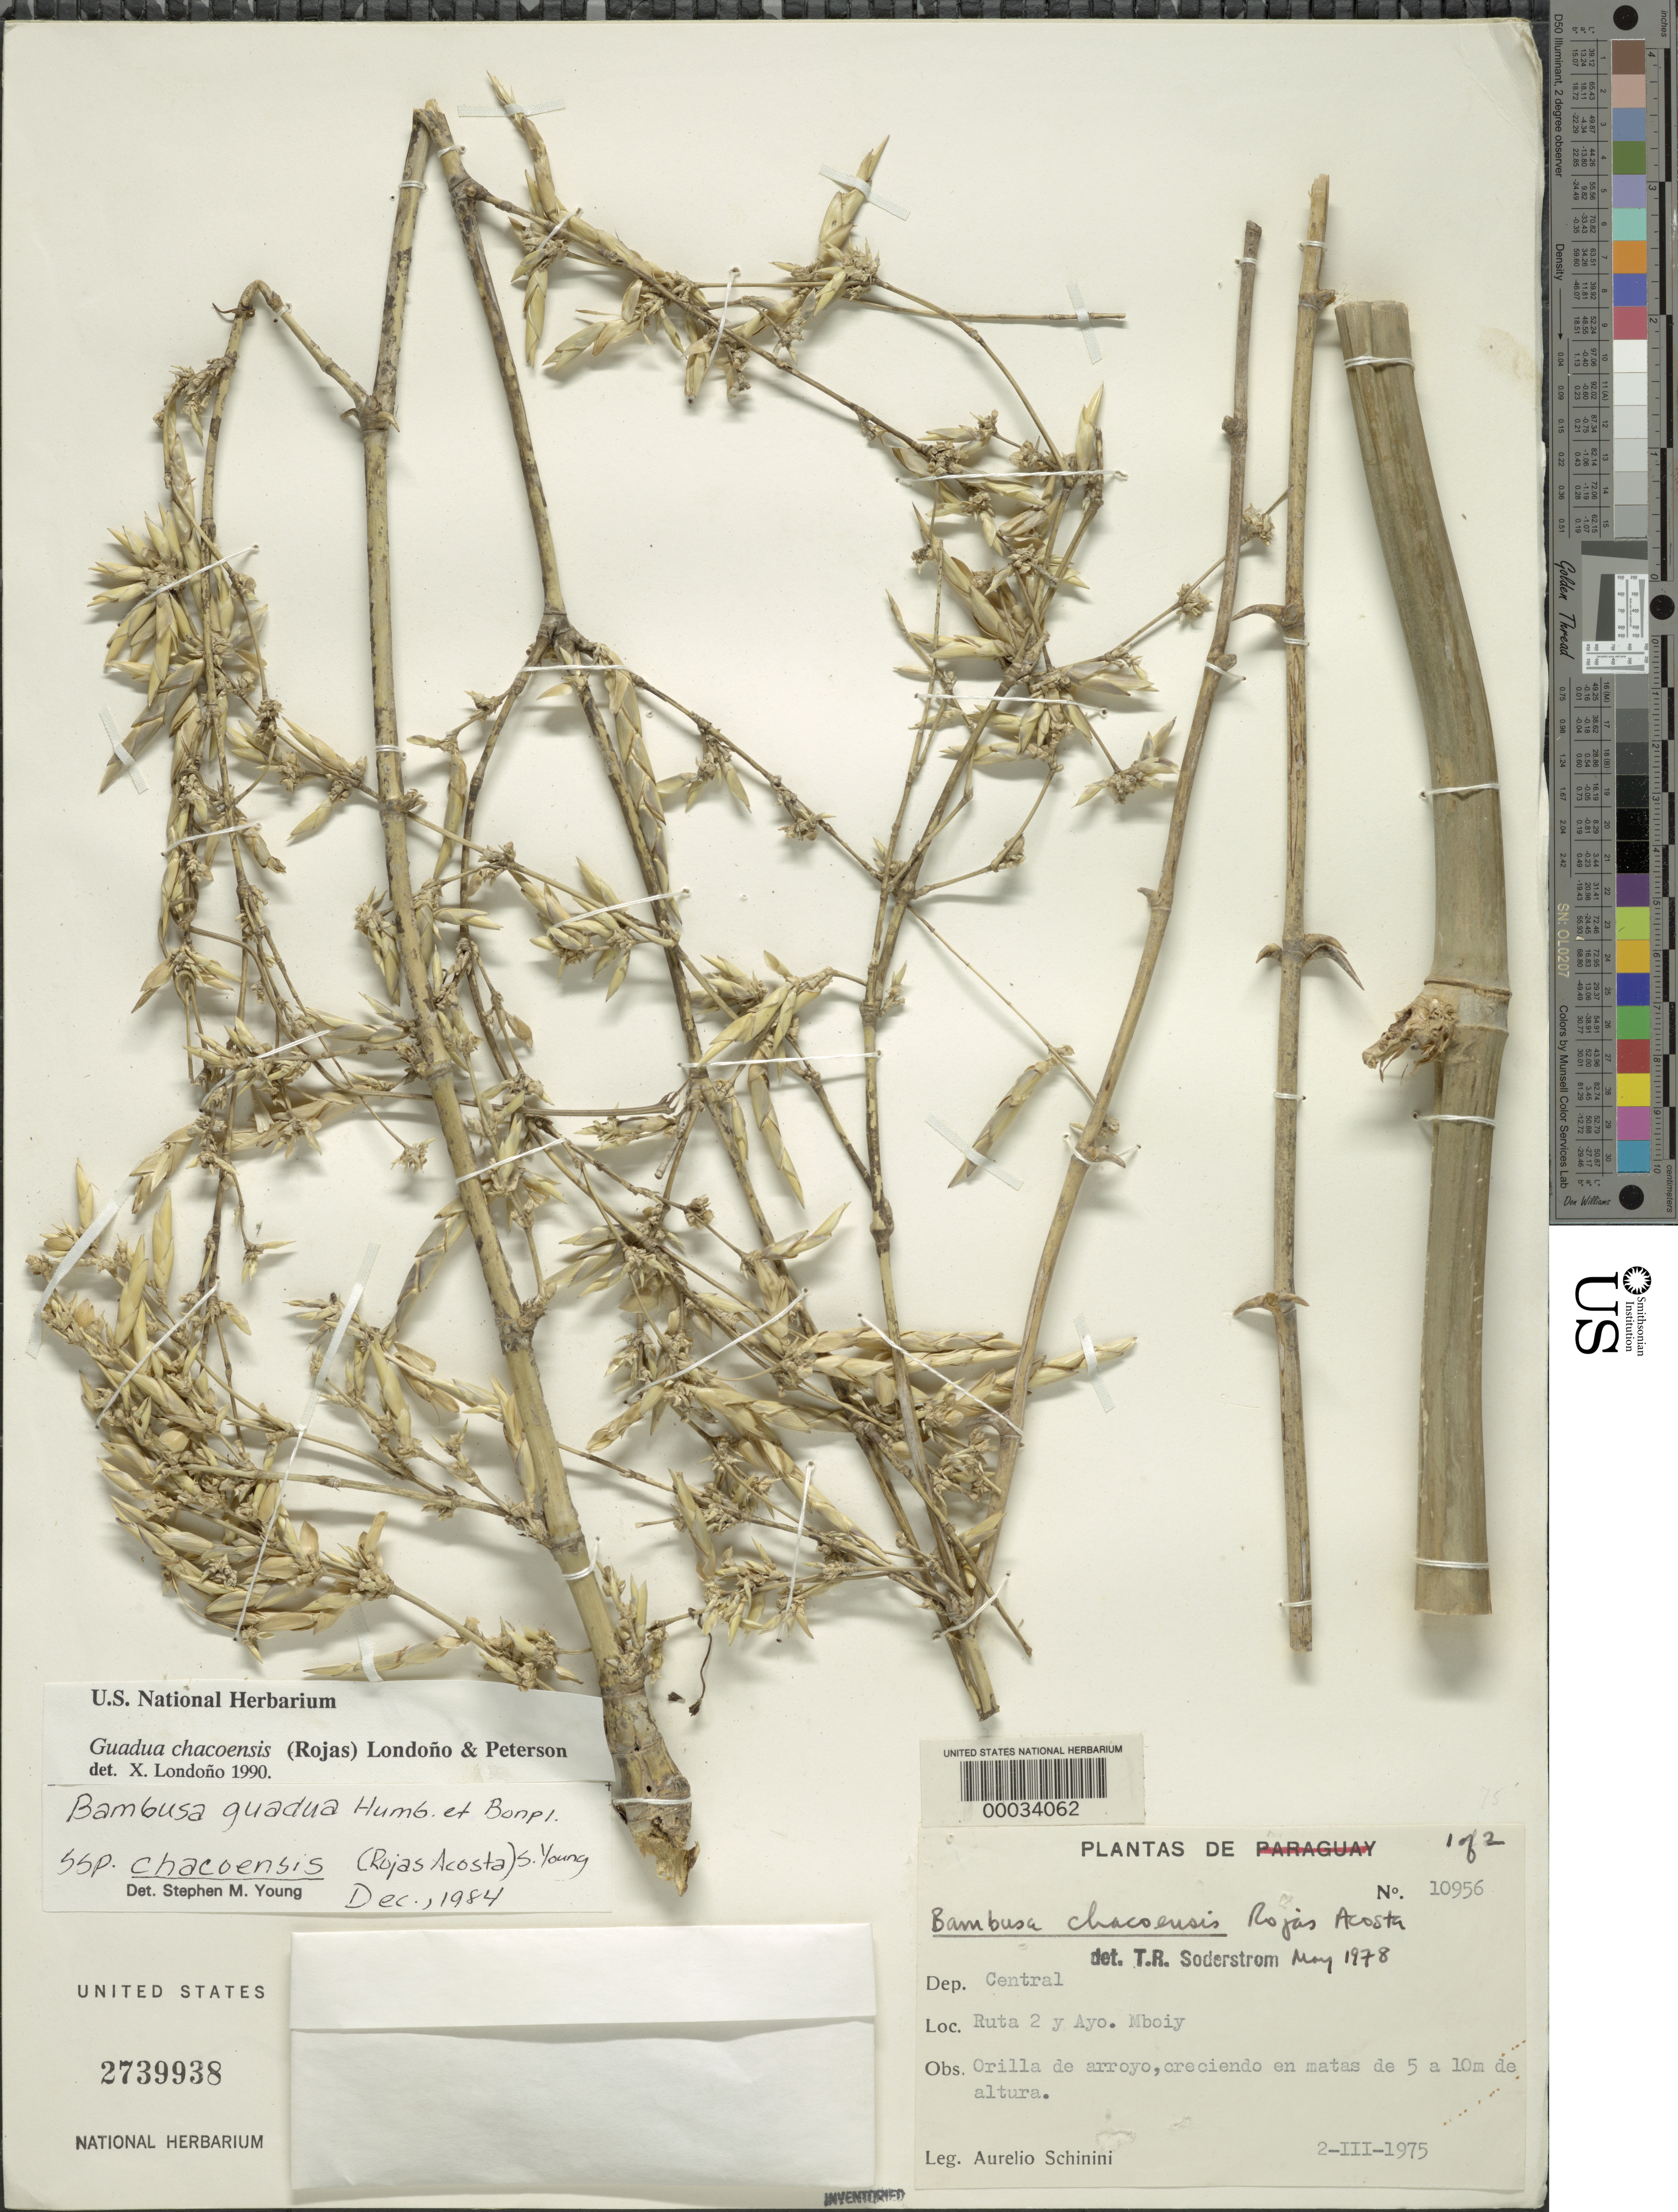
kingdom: Plantae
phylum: Tracheophyta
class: Liliopsida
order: Poales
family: Poaceae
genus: Guadua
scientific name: Guadua chacoensis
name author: (Rojas) Londoño & P.M. Peterson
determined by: Londoño, X., (TULV), Jardin Botanico "Juan Maria Cespedes"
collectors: A. Schinini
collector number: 10956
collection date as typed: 02 Mar 1975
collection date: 1975-03-02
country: Paraguay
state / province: Central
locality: Ruta 2 and ayo. mboiy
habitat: Banks of the arroyo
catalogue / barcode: US 2739938